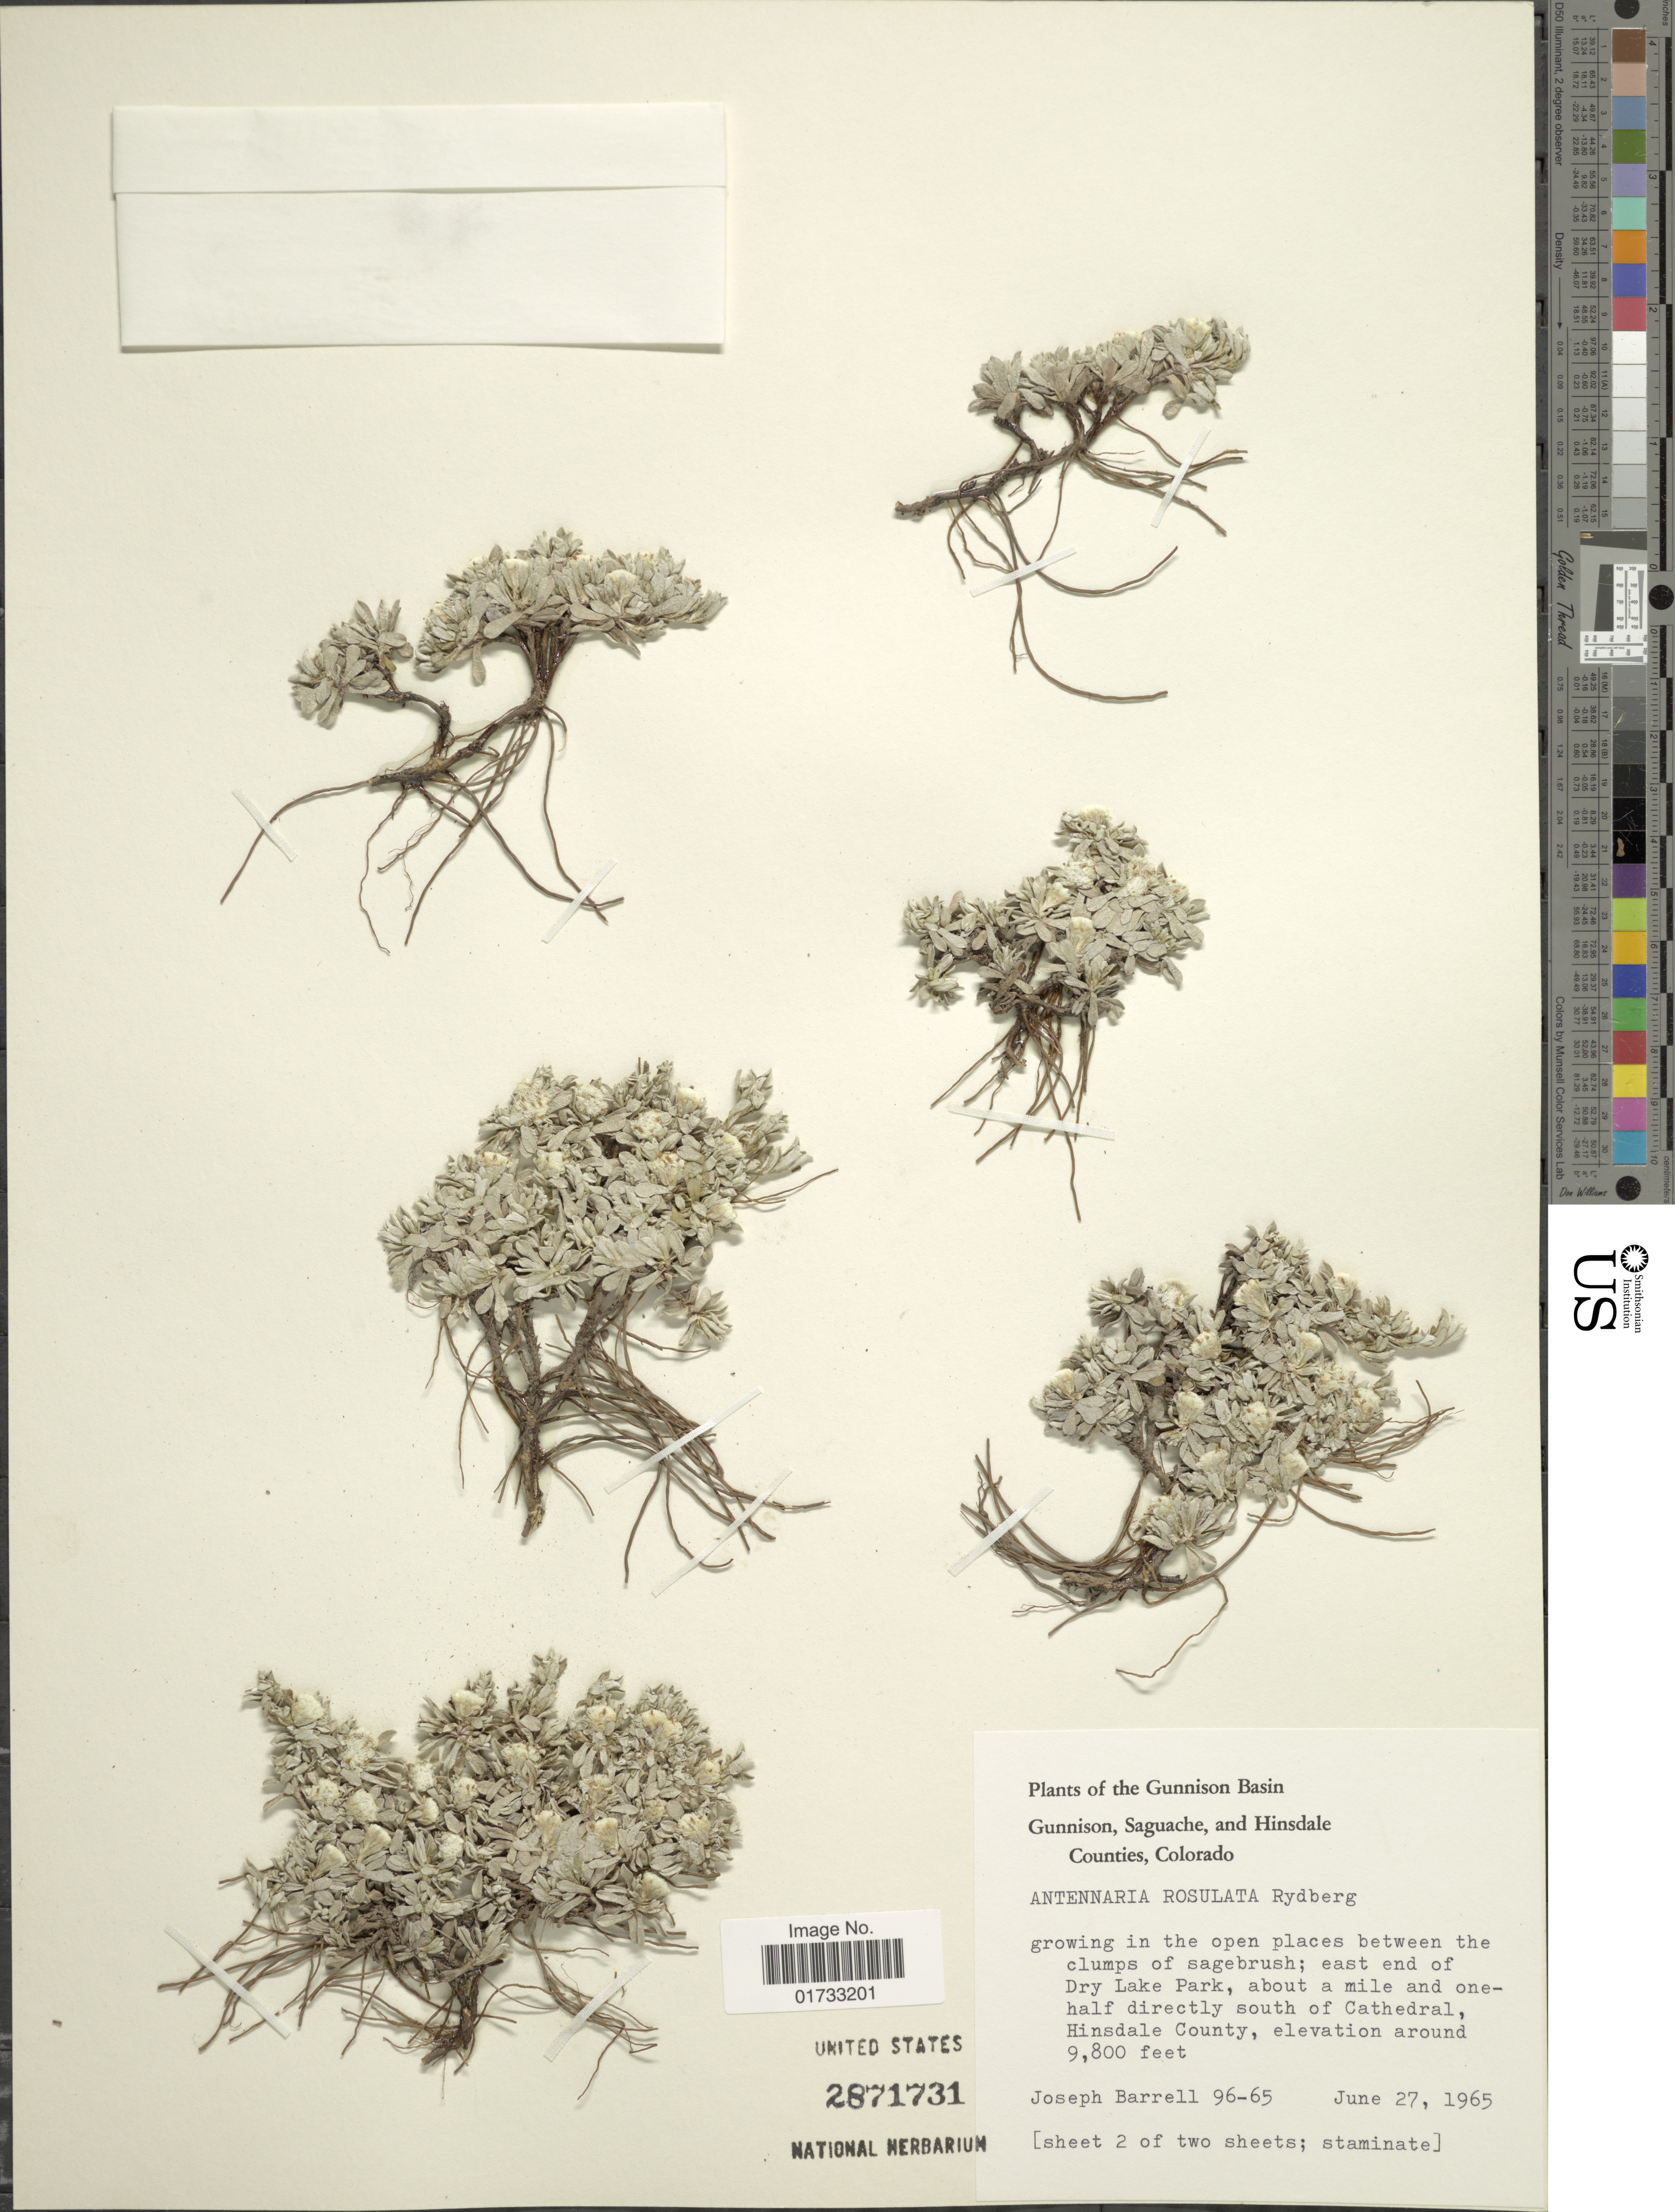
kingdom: Plantae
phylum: Tracheophyta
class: Magnoliopsida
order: Asterales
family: Asteraceae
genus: Antennaria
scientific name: Antennaria rosulata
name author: Rydb.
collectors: J. Barrell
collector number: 96-65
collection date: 1965-06-27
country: United States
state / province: Colorado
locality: Gunnison Basin; east end of Dry Lake Park, about a mile and one-half directly south of Cathedral, Hinsdale County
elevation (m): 2987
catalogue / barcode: US 2871731